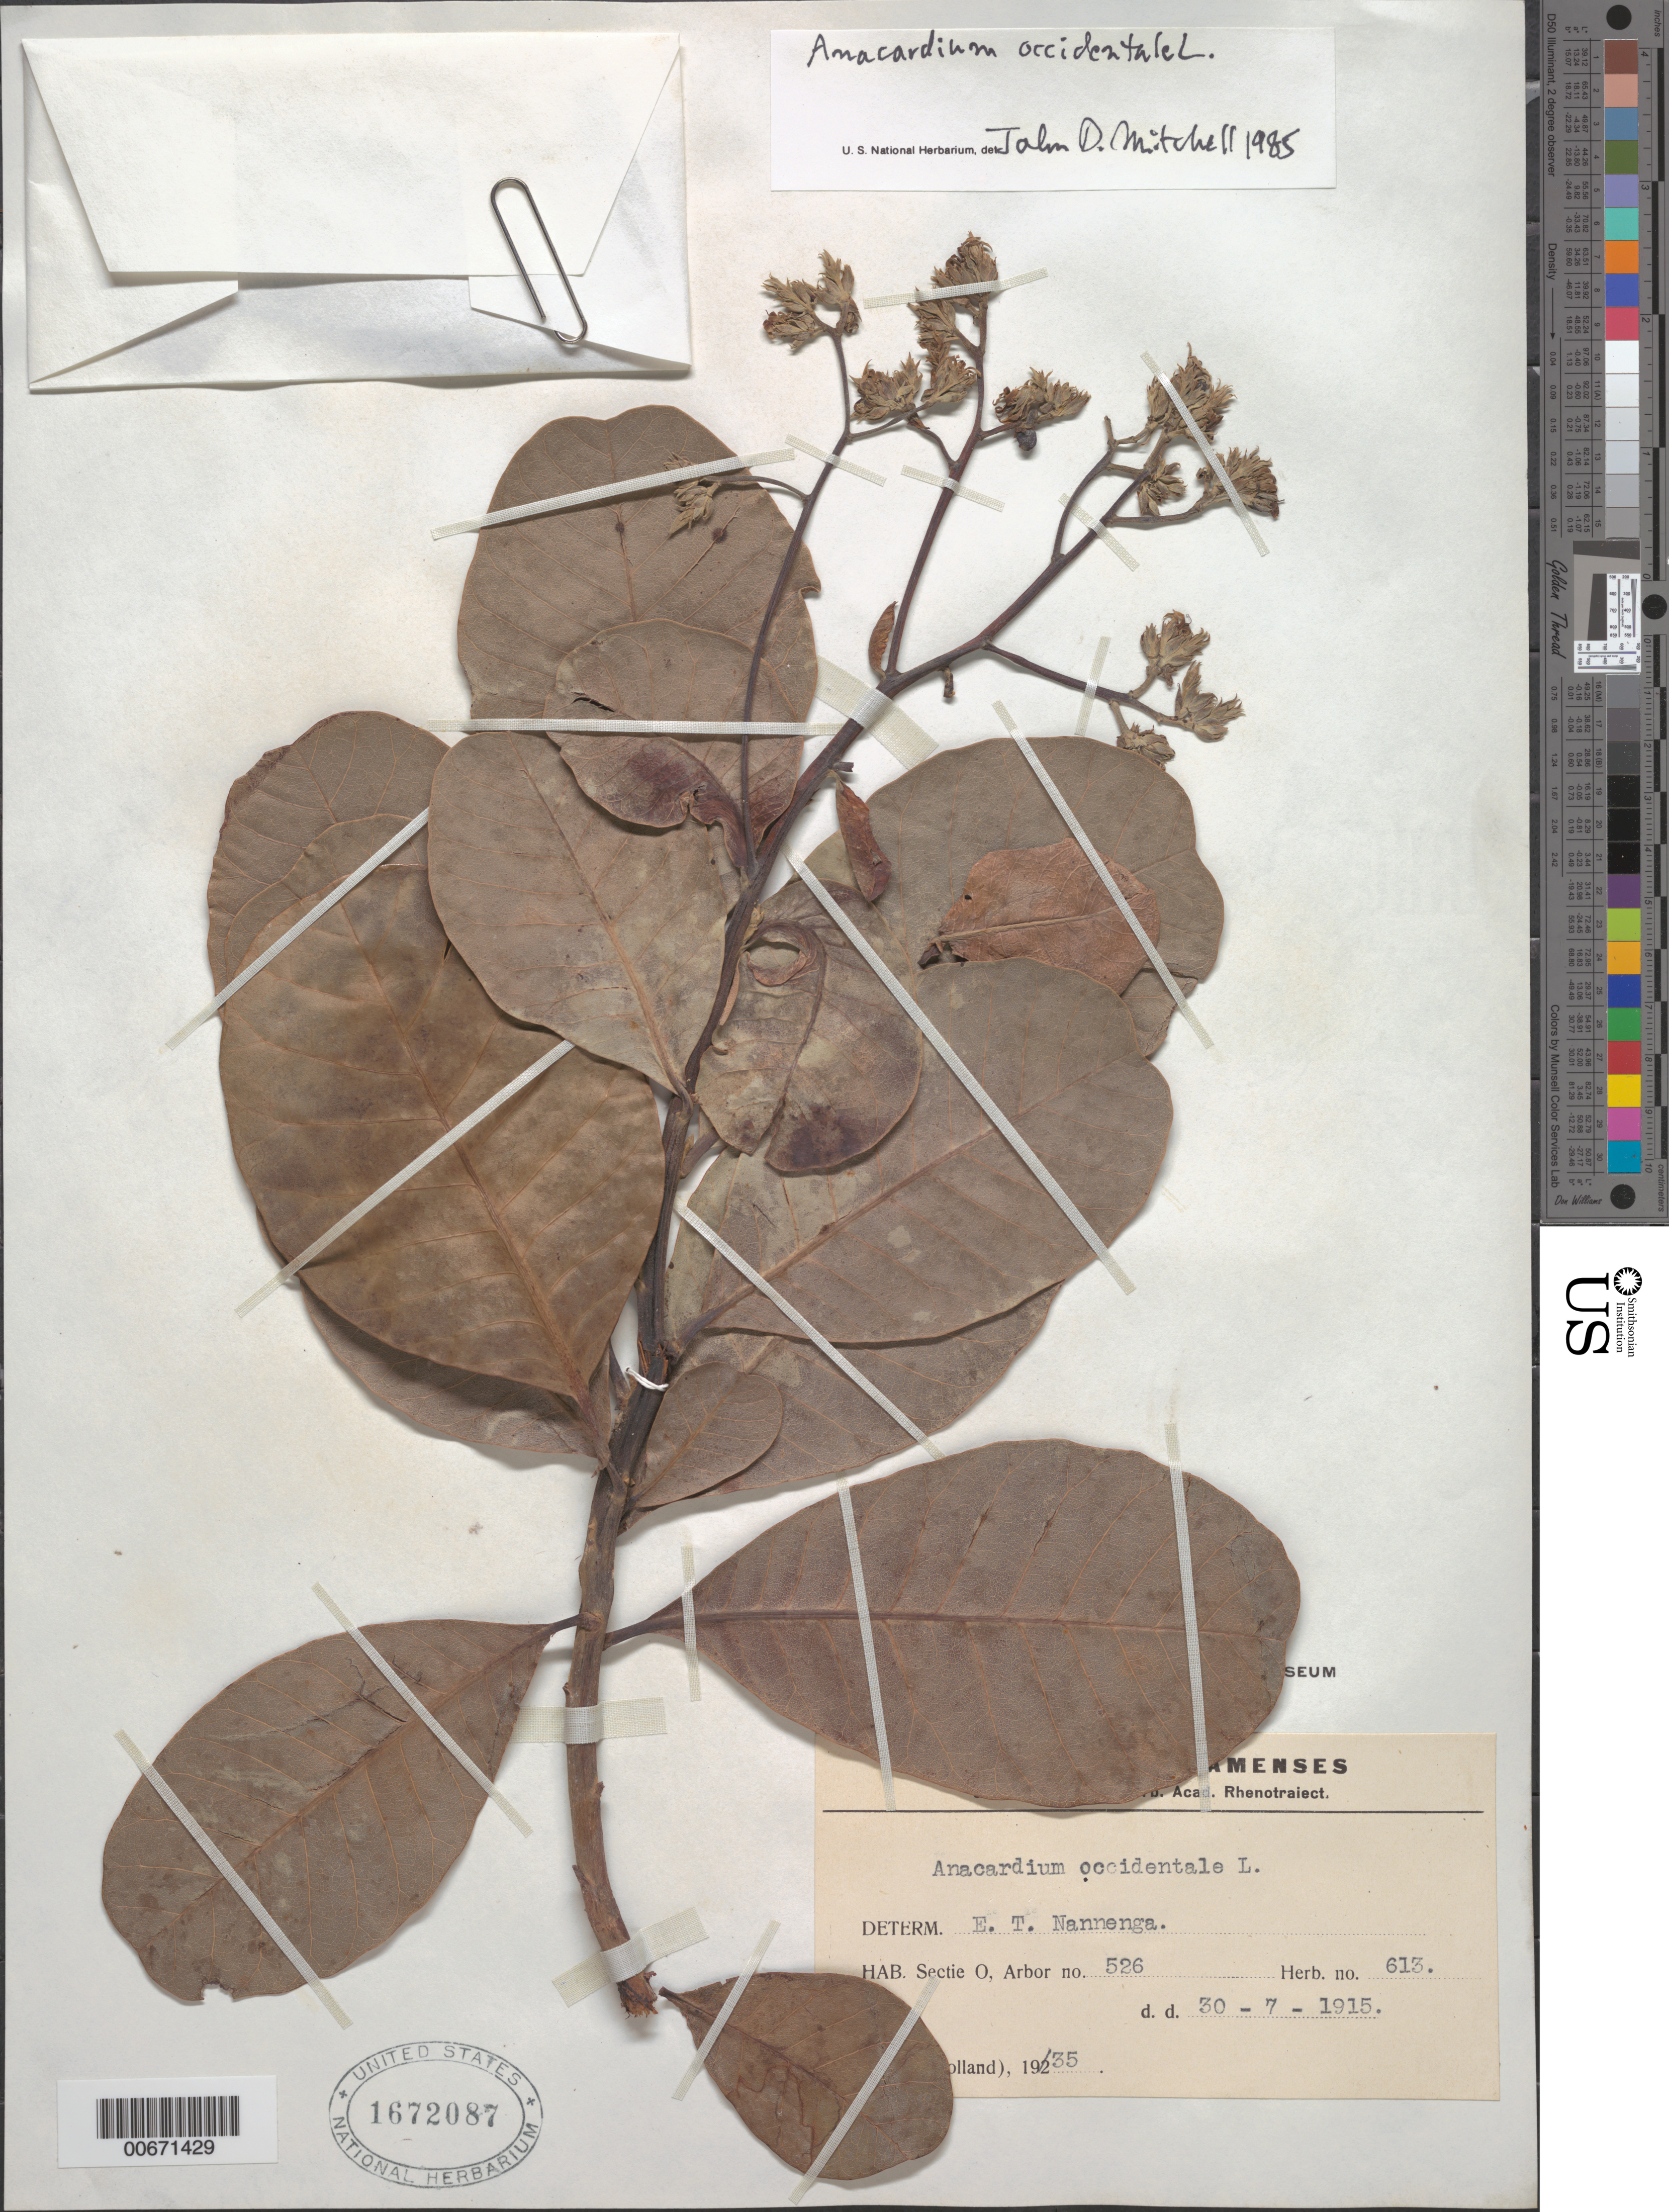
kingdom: Plantae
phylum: Tracheophyta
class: Magnoliopsida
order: Sapindales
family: Anacardiaceae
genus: Anacardium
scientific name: Anacardium occidentale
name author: L.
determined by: Mitchell, John D.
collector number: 613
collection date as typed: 30-Jul-15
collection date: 1915-07-30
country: Suriname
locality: Sectie O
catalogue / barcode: US 1672087